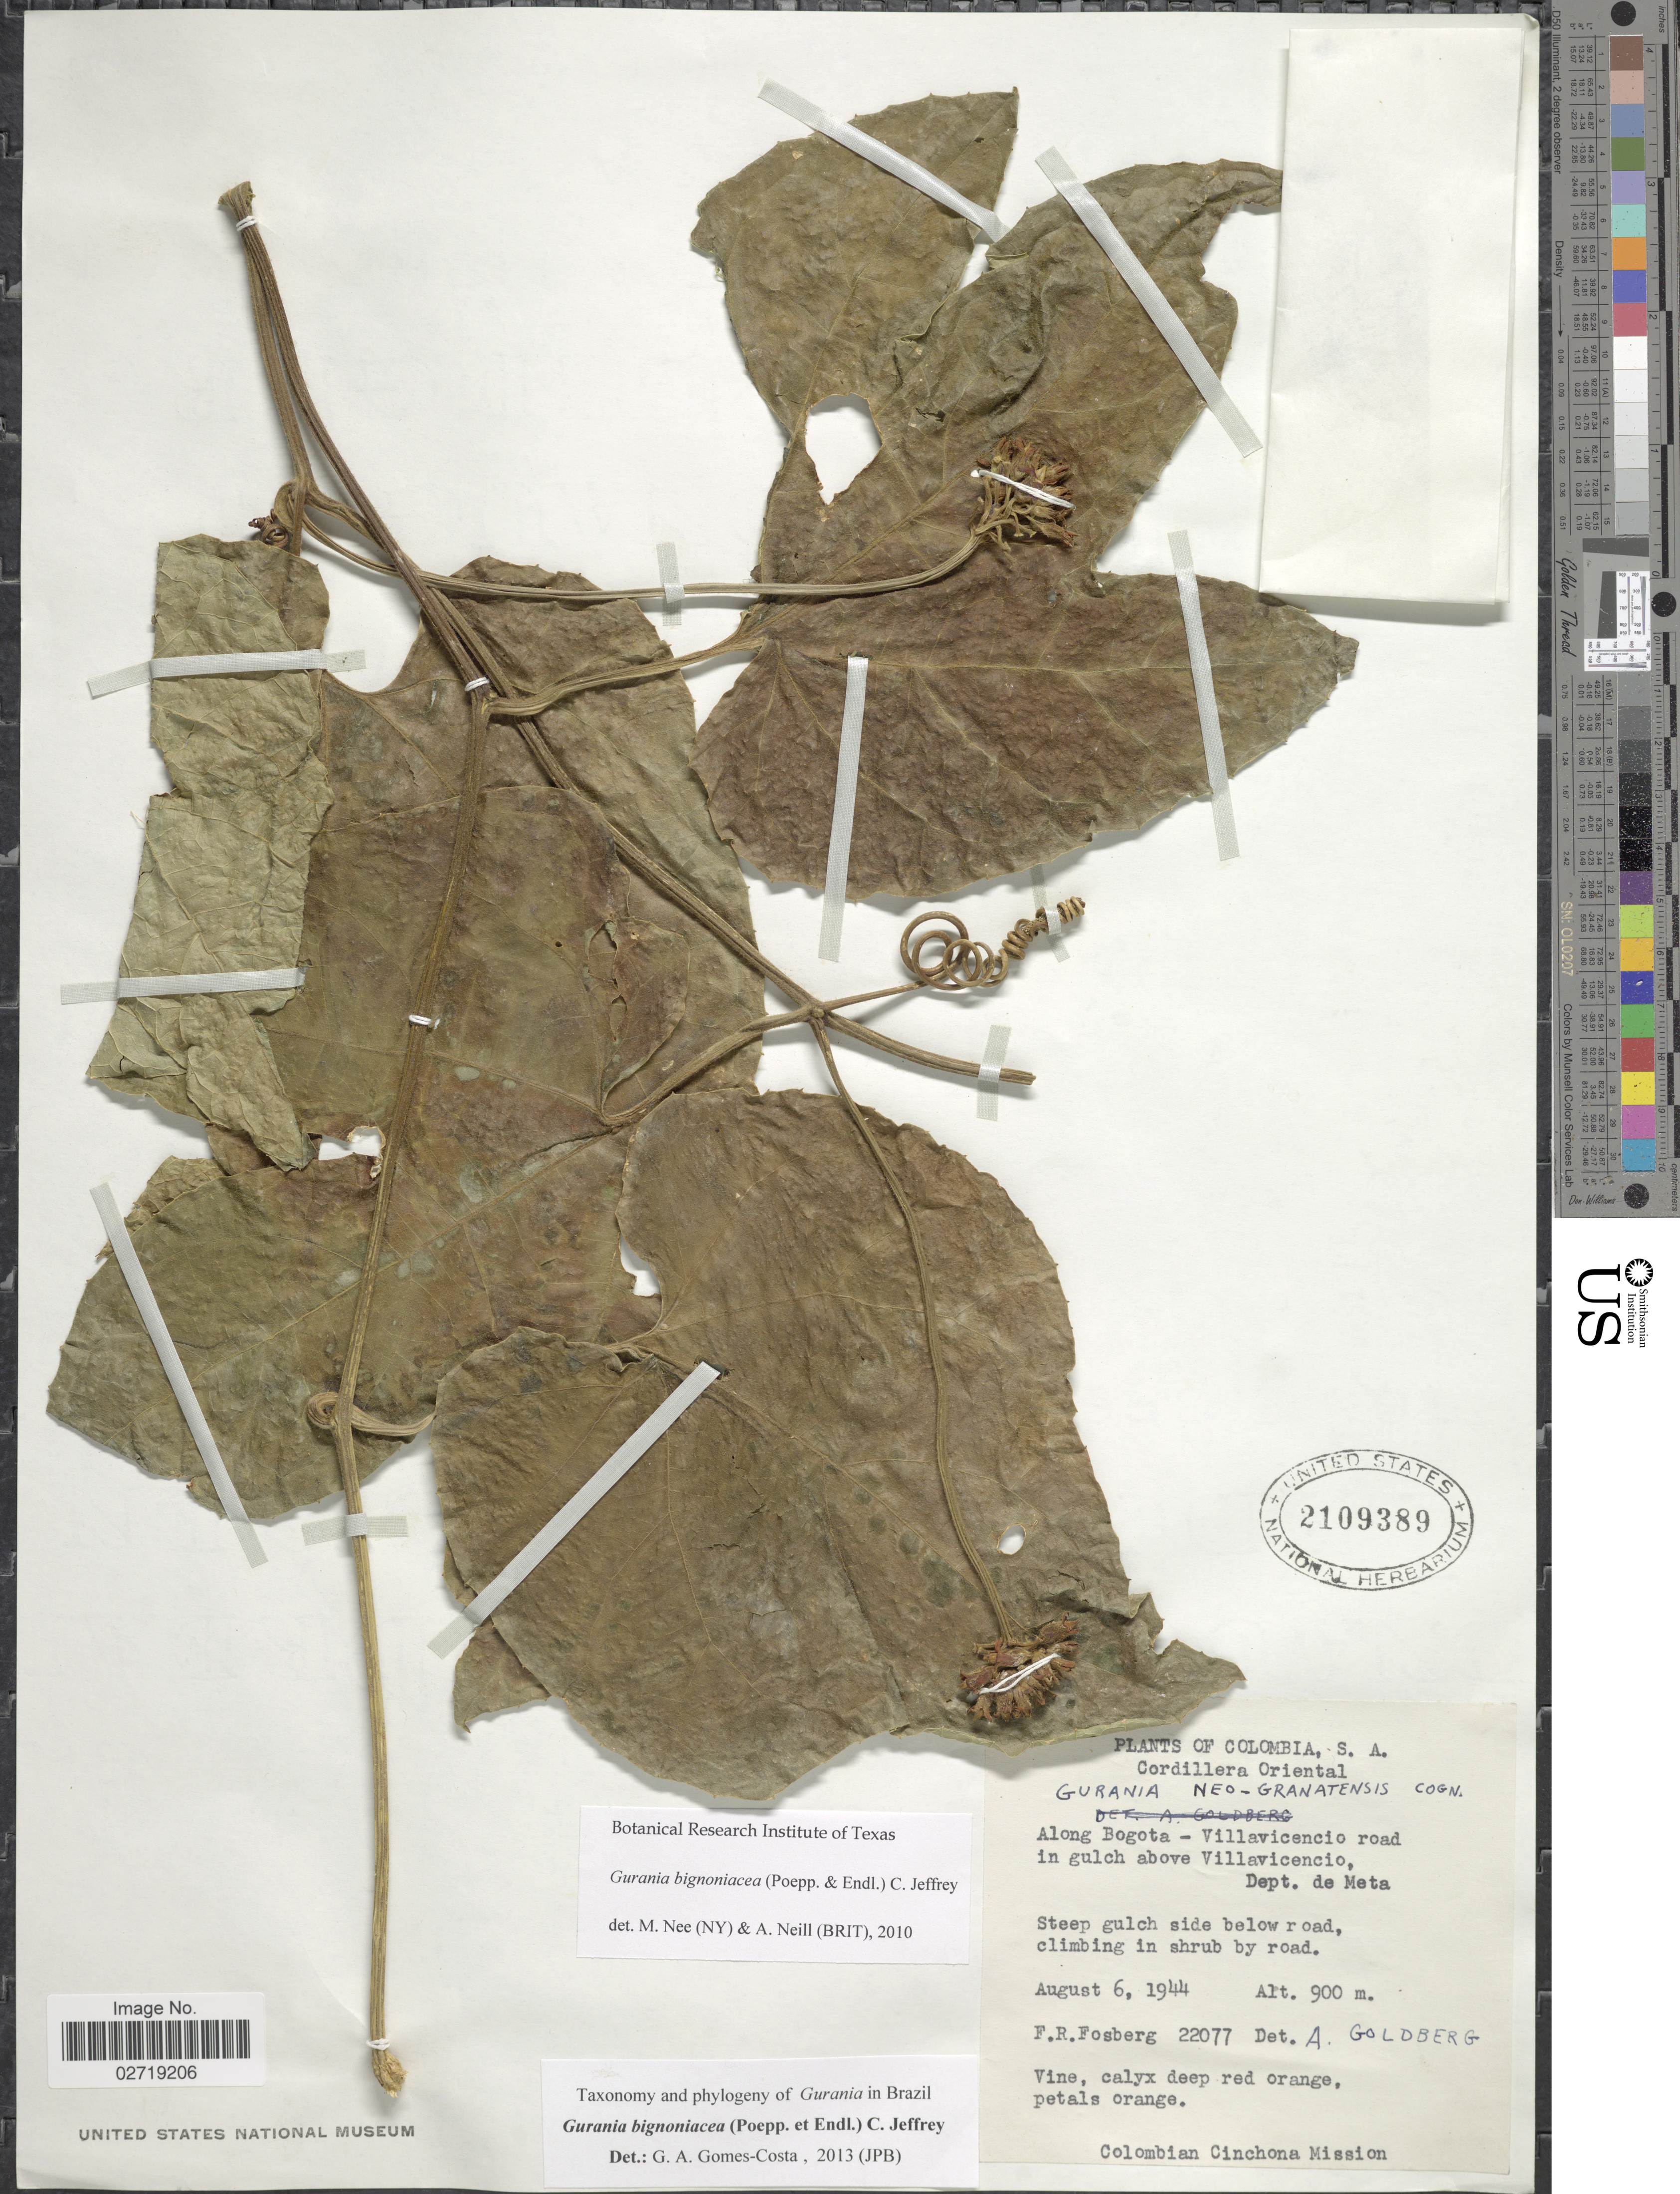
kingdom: Plantae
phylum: Tracheophyta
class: Magnoliopsida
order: Cucurbitales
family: Cucurbitaceae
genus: Gurania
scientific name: Gurania bignoniacea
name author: (Poepp. & Endl.) C. Jeffrey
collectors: F. R. Fosberg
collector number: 22077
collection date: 1944-08-06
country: Colombia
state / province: Meta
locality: Cordillera Oriental. Along Bogota - Villavicencio road in gulch above Villavicencio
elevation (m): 900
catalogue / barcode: US 2109389